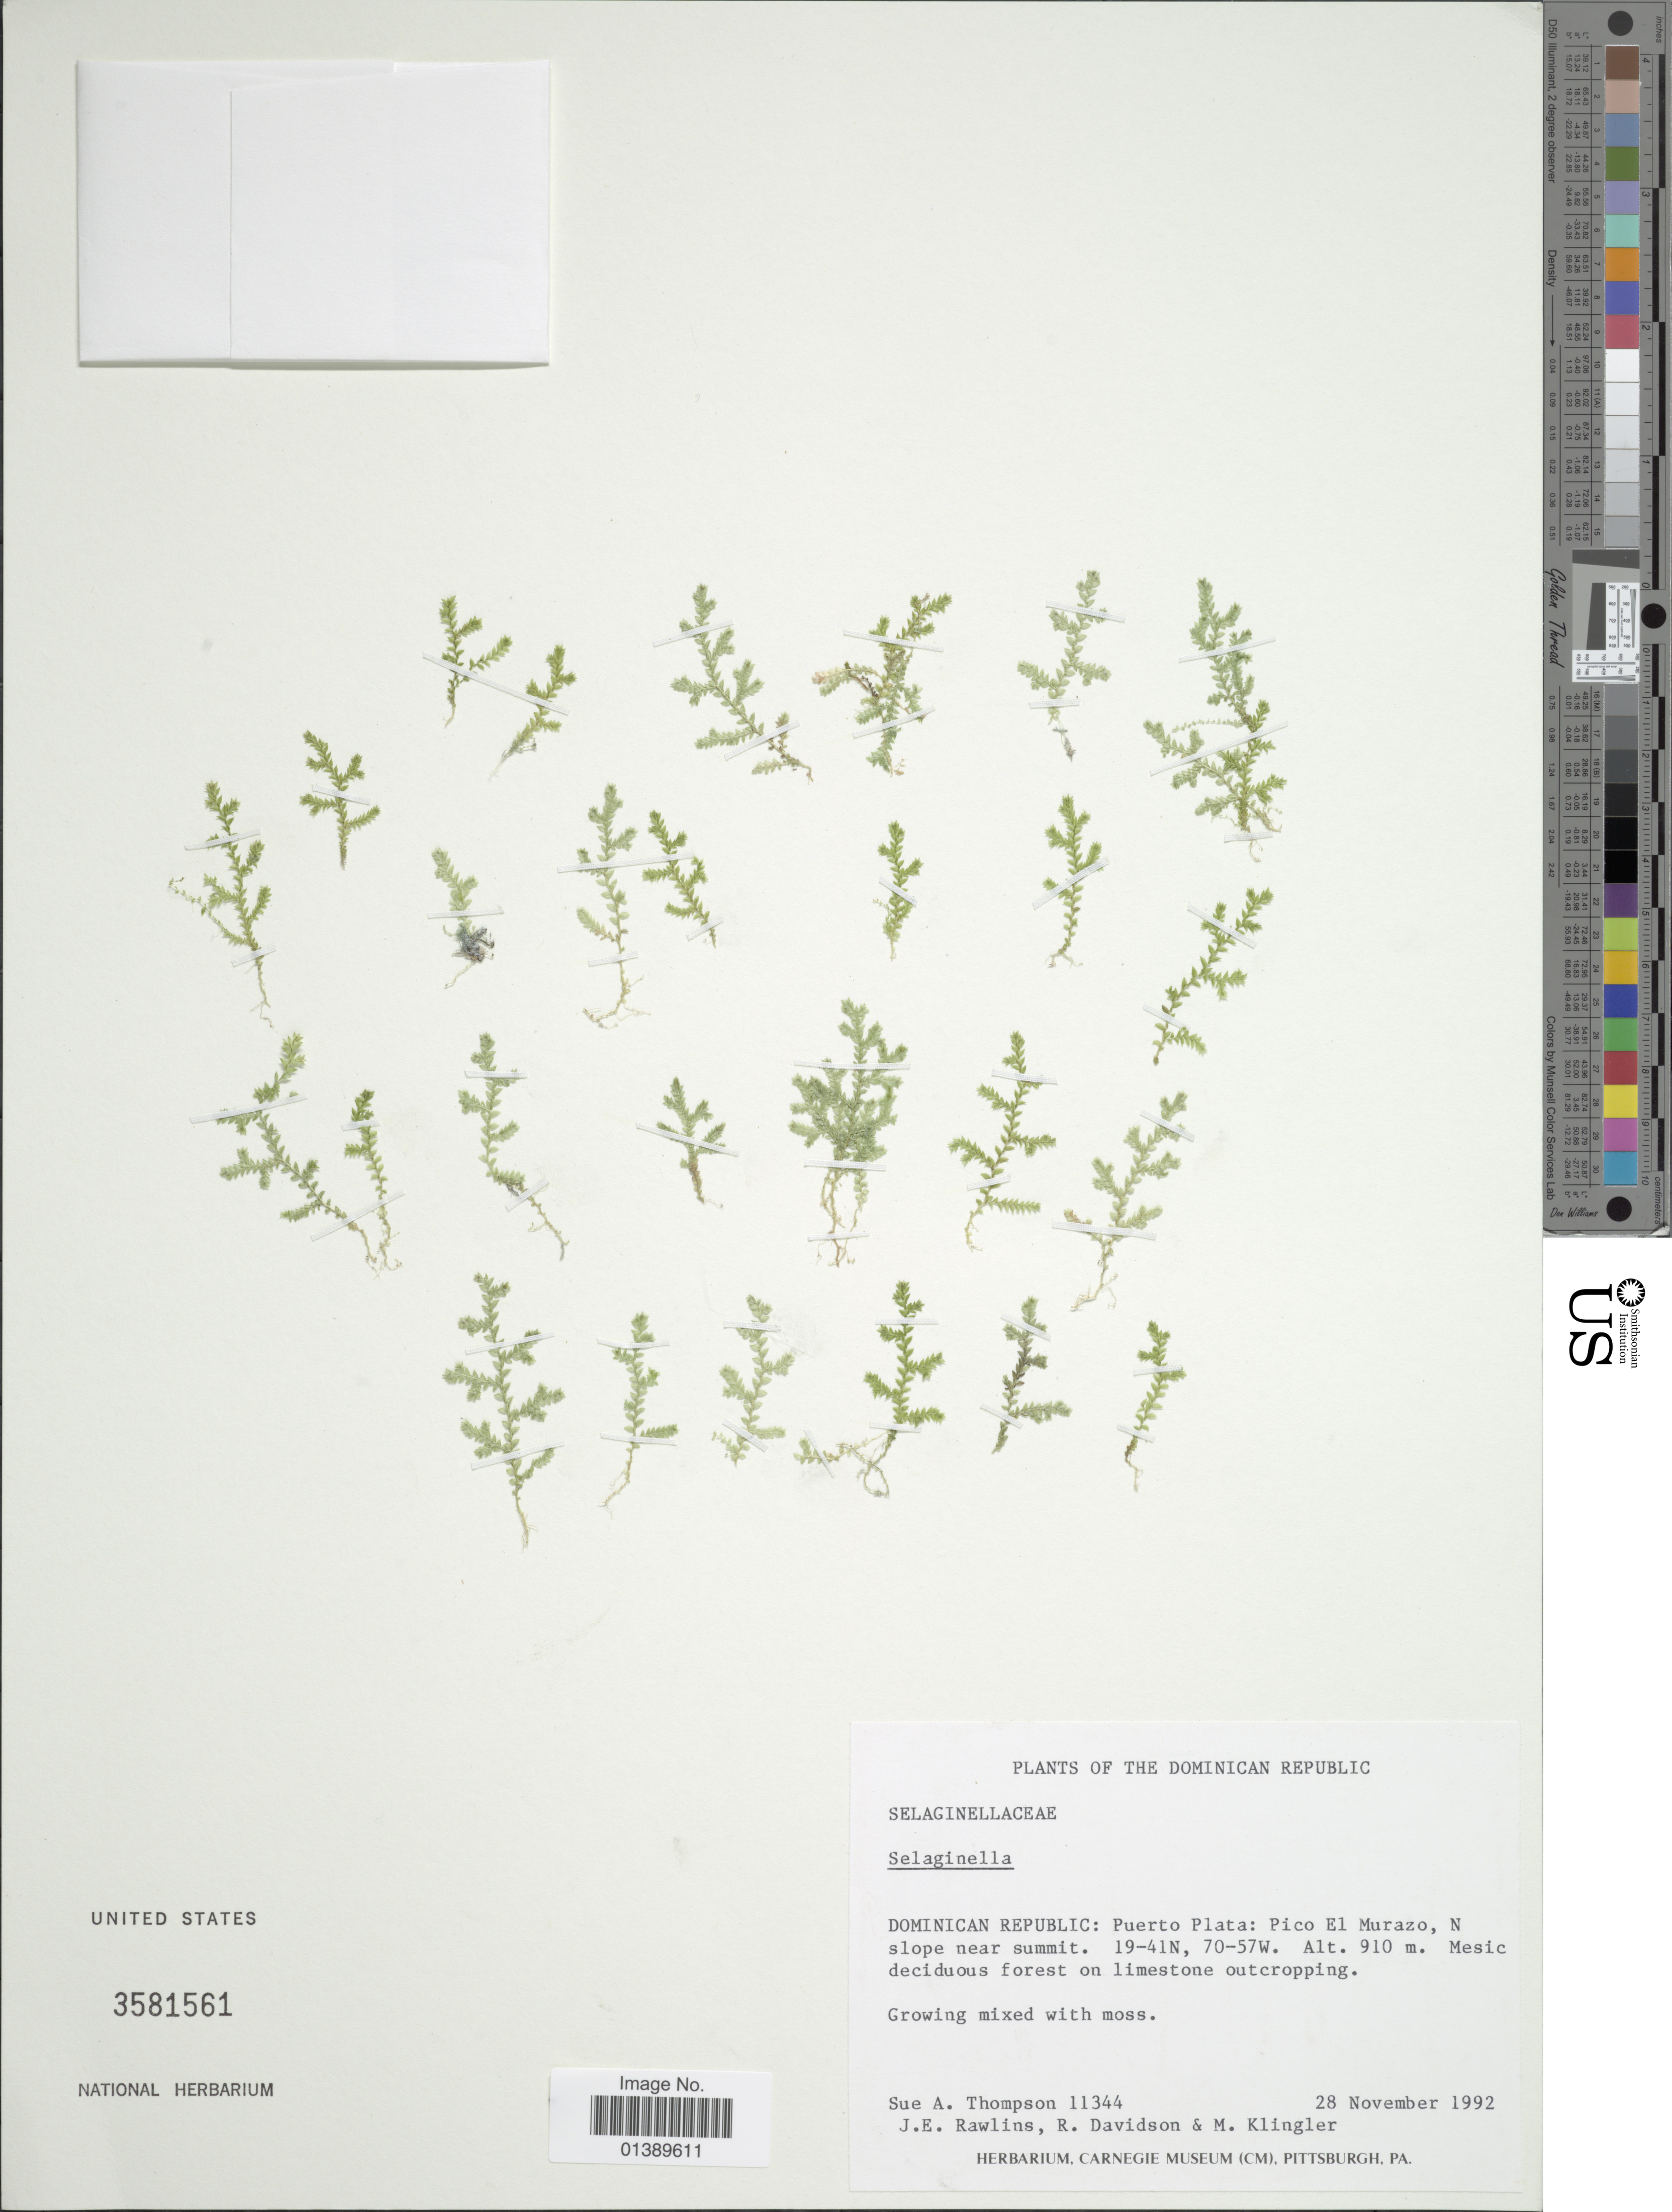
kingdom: Plantae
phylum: Tracheophyta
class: Lycopodiopsida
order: Selaginellales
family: Selaginellaceae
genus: Selaginella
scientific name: Selaginella sp.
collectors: S. A. Thompson, J. Rawlins, R. Davidson & M. Klinger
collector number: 11344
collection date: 1992-11-28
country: Dominican Republic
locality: Puerto Plata: Pico El Murazo, N slope near summit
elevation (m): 910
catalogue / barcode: US 3581561